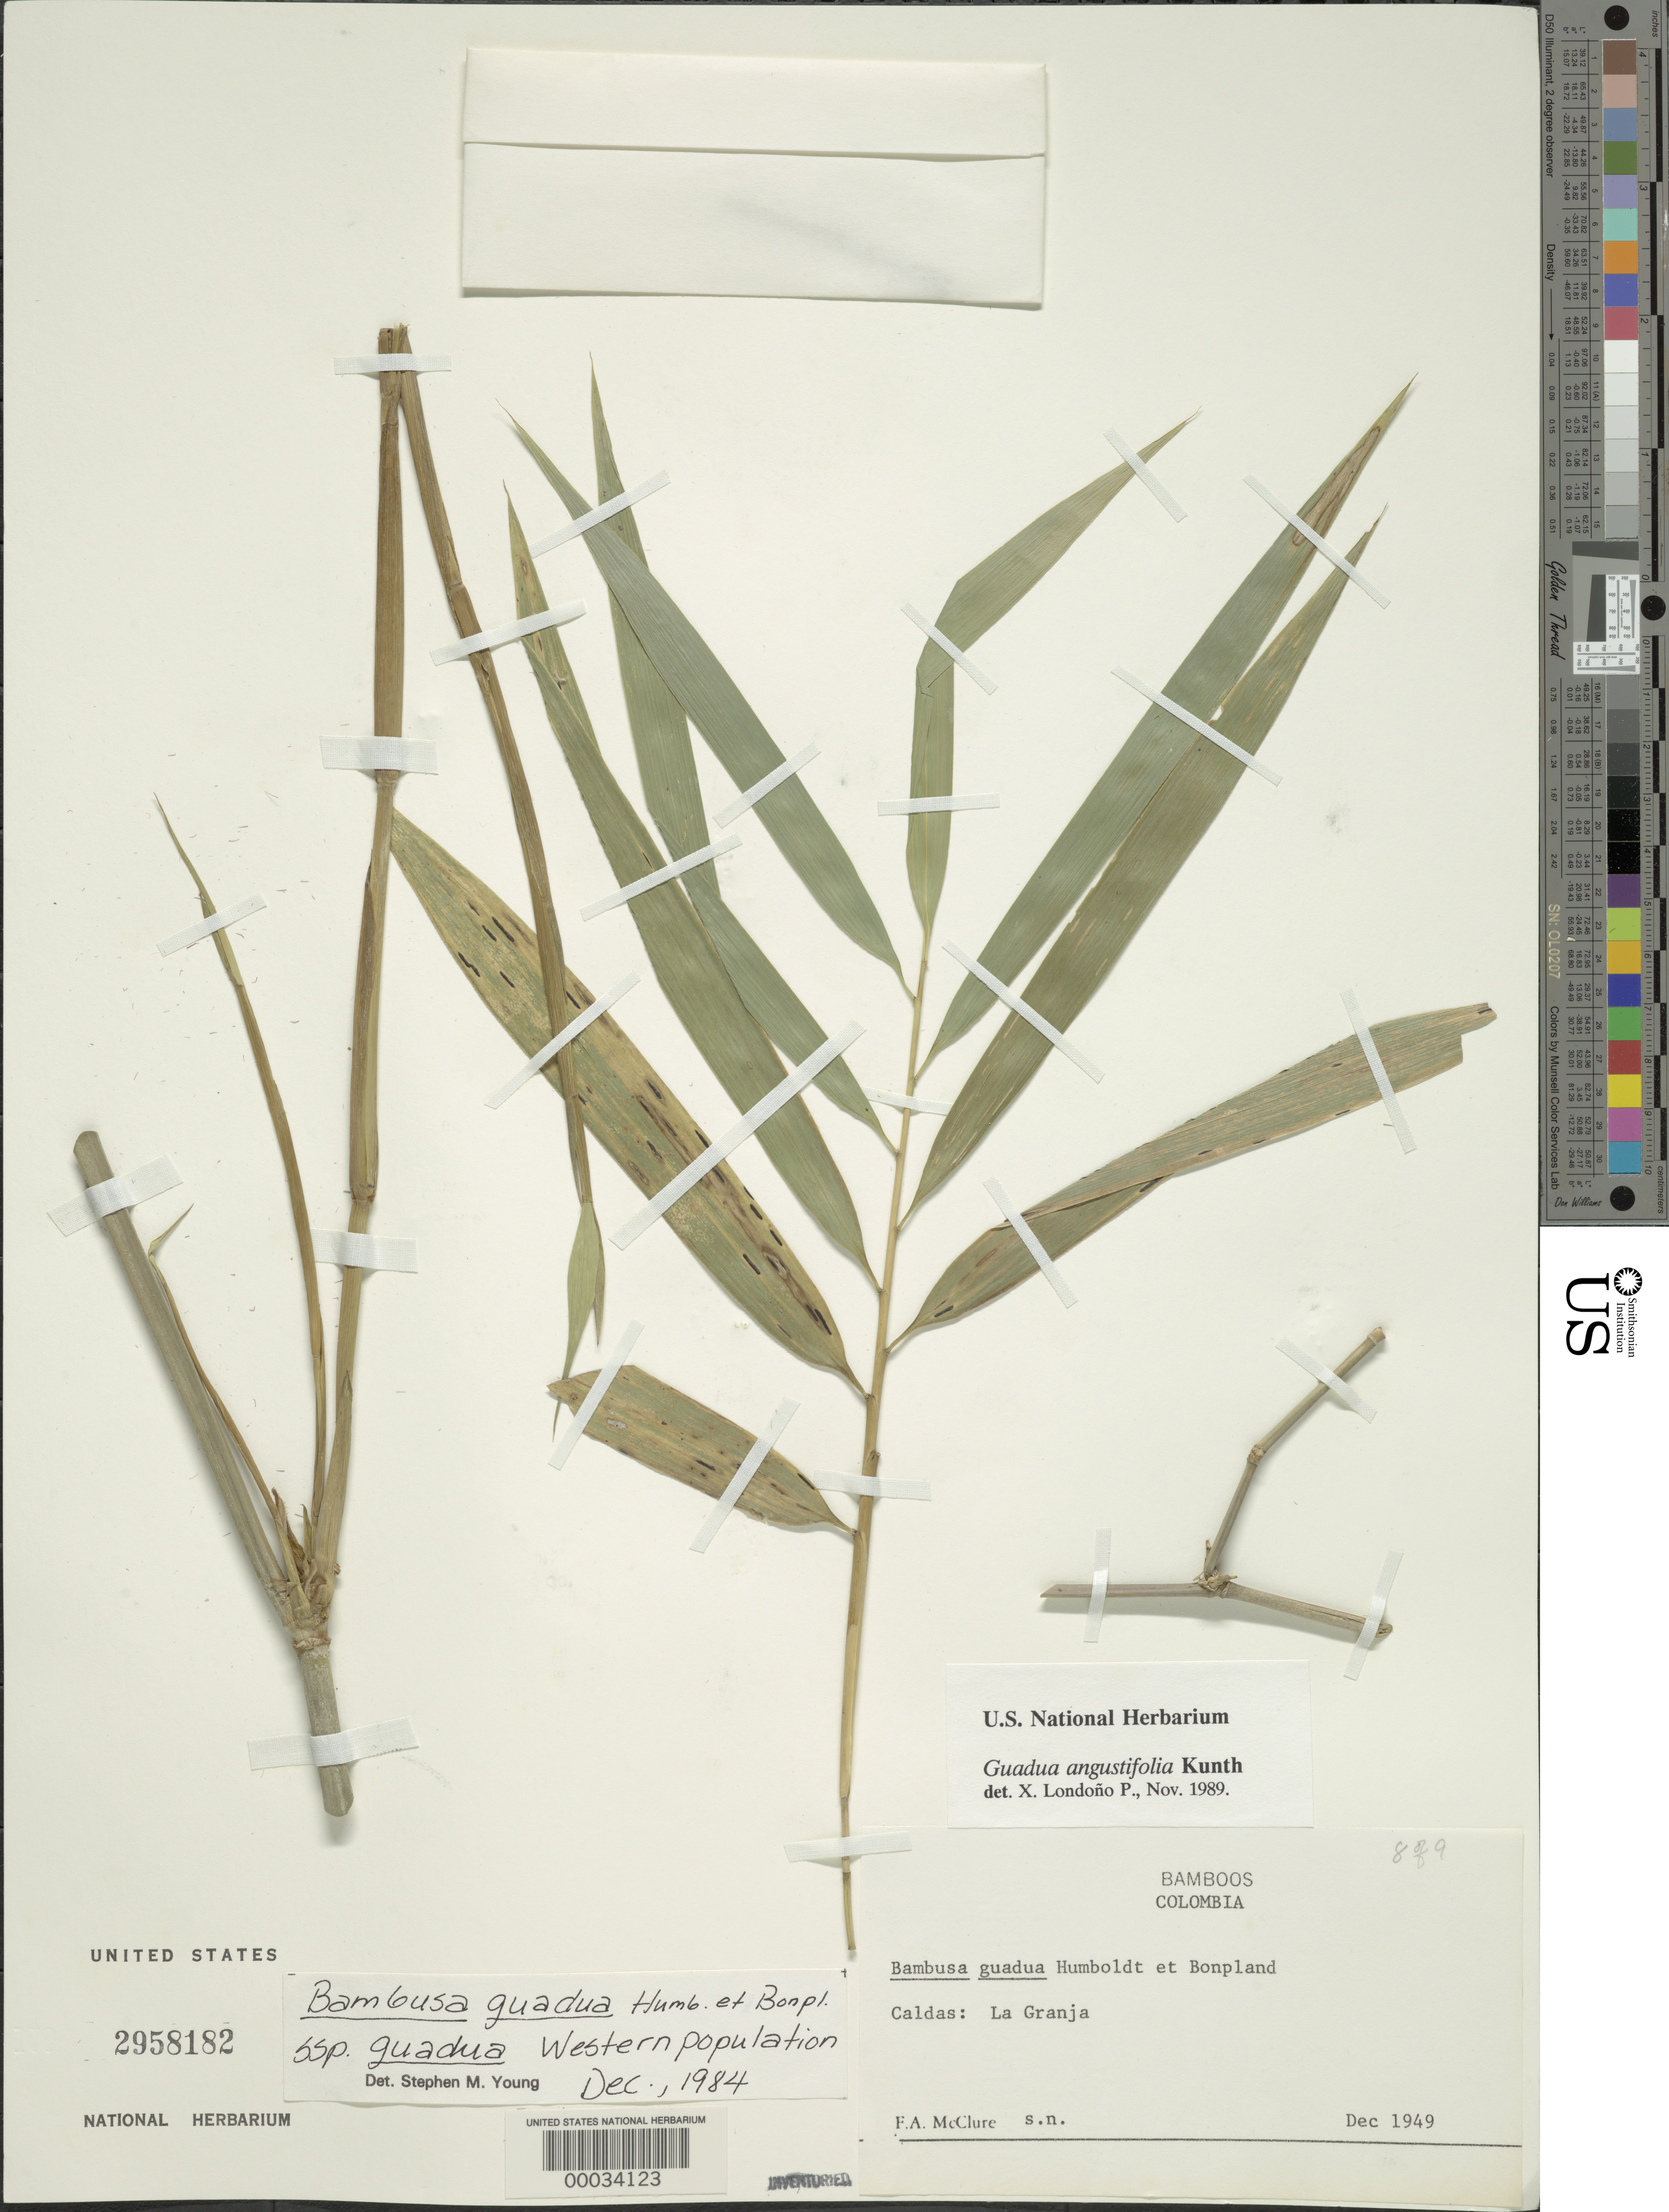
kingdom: Plantae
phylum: Tracheophyta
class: Liliopsida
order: Poales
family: Poaceae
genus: Guadua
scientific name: Guadua angustifolia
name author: Kunth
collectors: F. A. McClure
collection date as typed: Dec 1949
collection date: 1949-12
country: Colombia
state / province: Caldas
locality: La Granja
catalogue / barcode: US 2958182